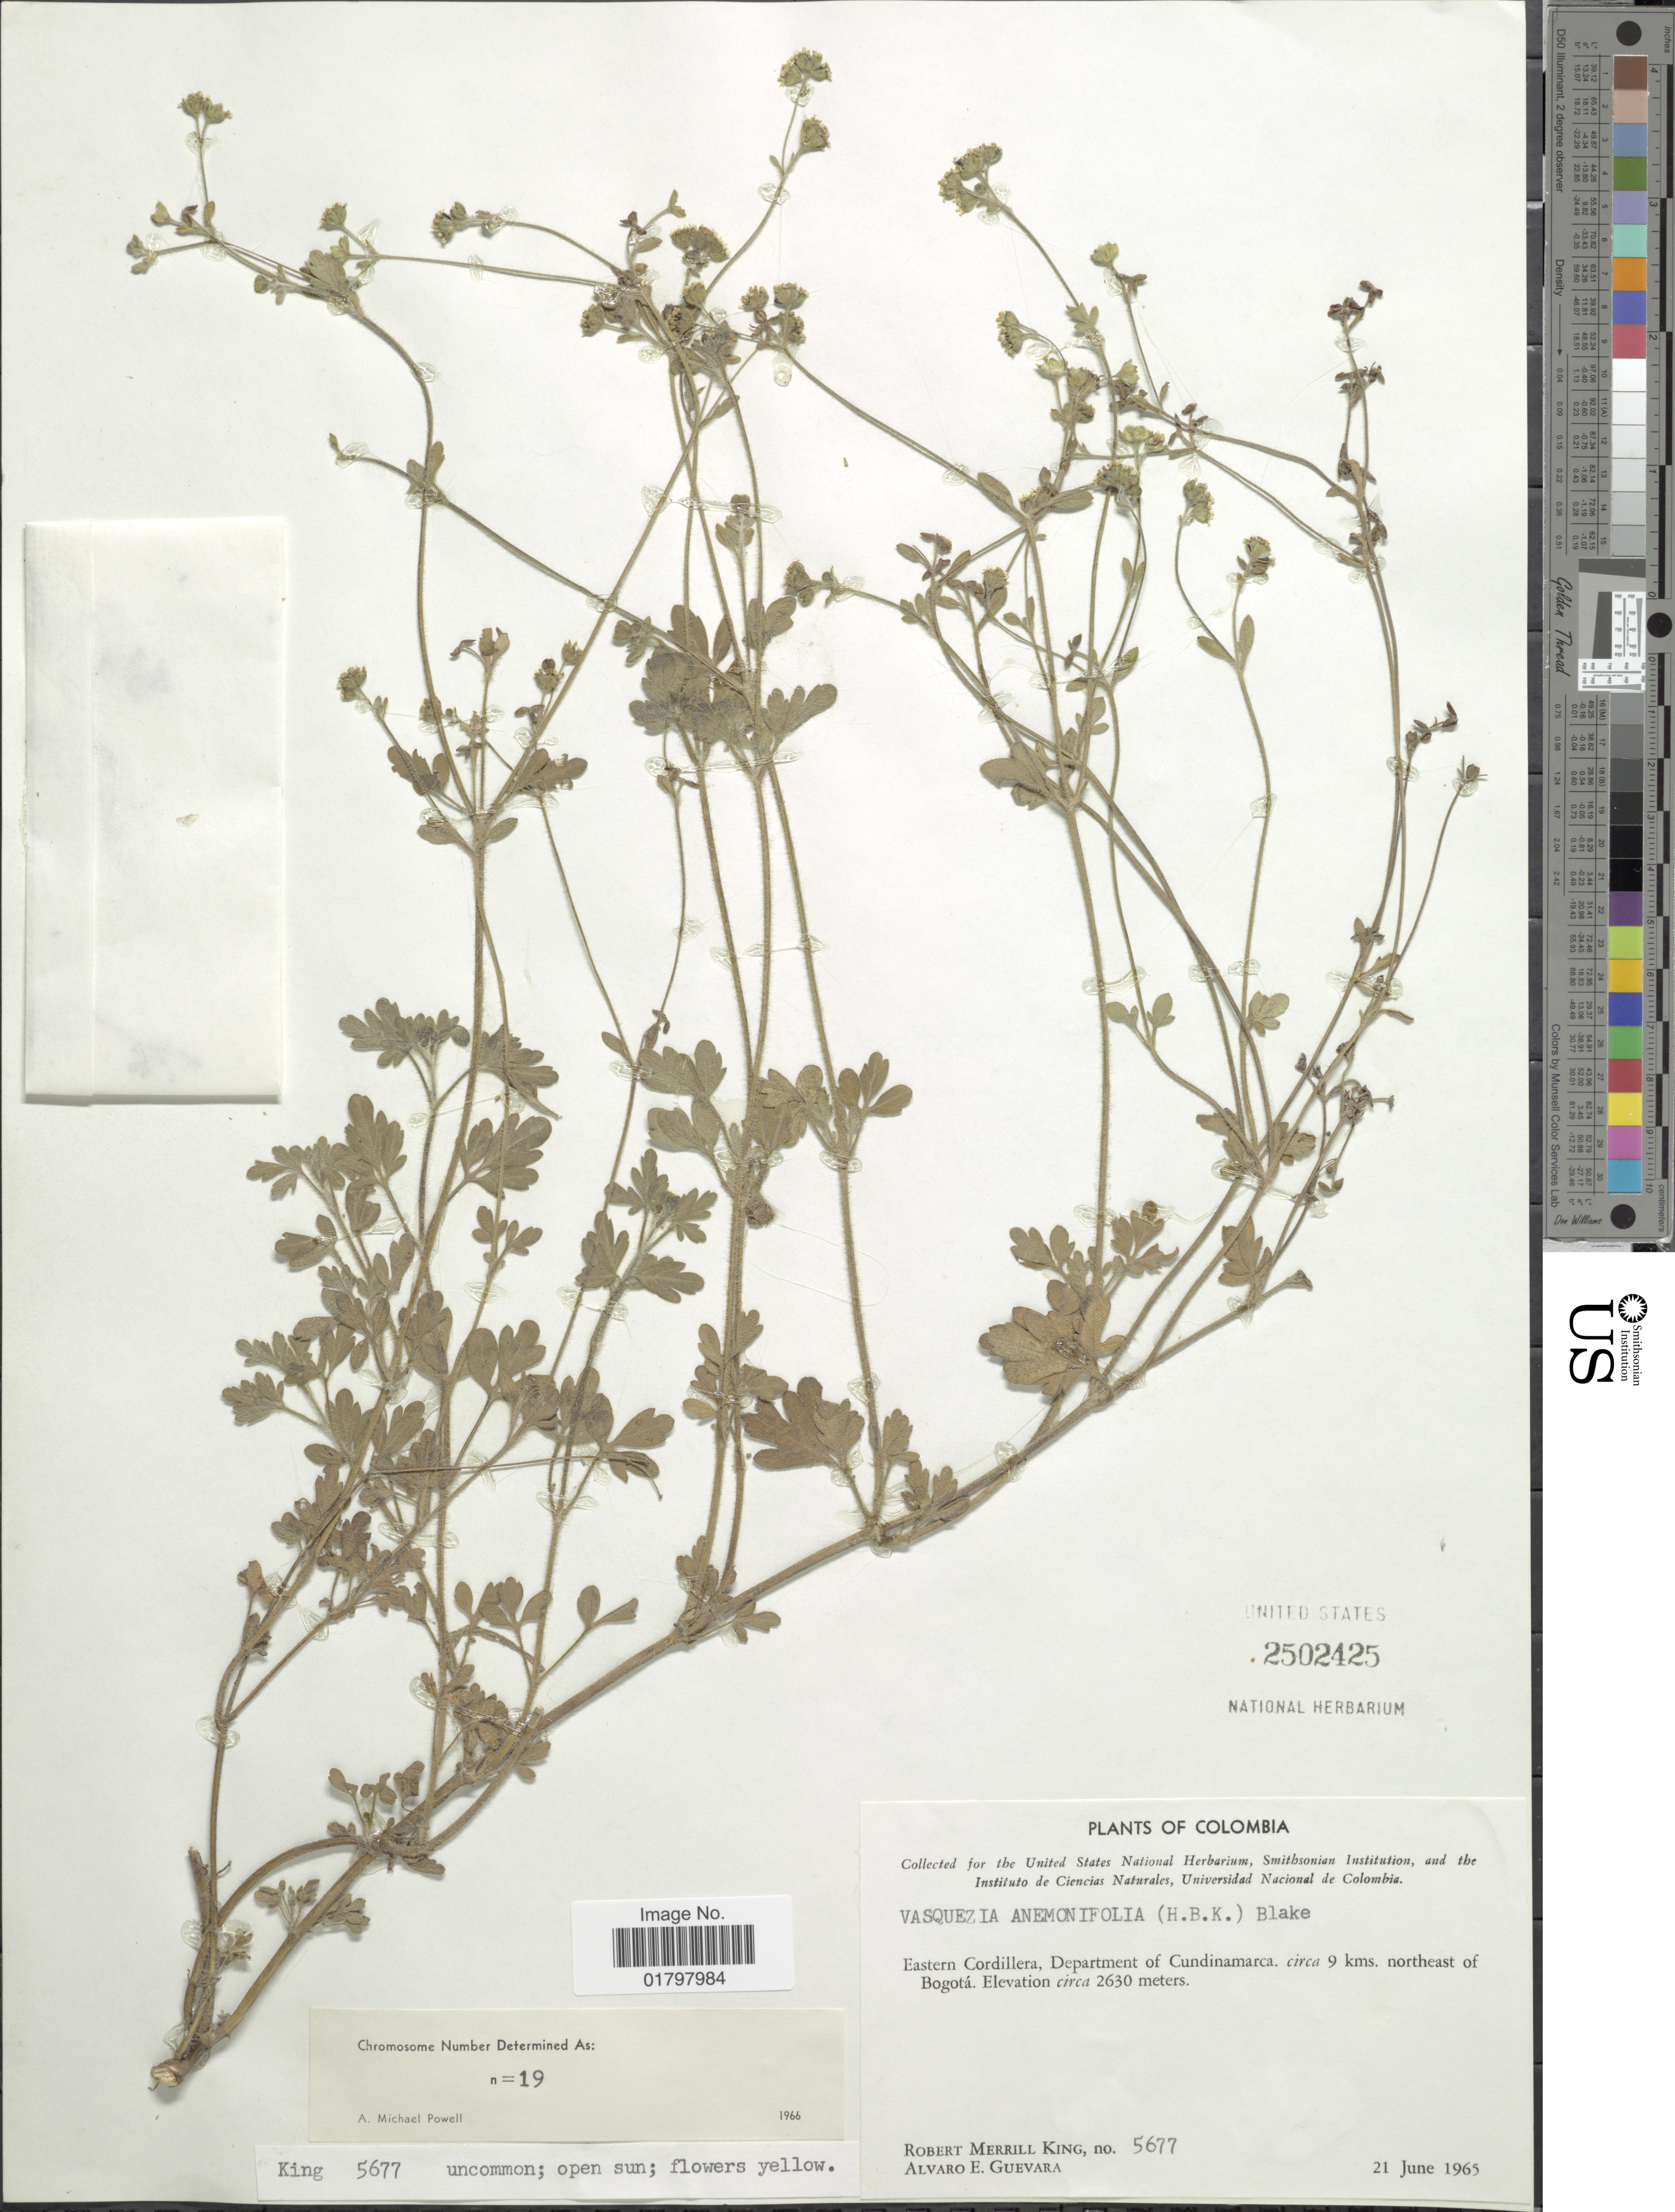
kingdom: Plantae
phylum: Tracheophyta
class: Magnoliopsida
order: Asterales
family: Asteraceae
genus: Vasquesia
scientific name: Vasquesia anemonifolia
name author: (Kunth) Less.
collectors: R. M. King & A. E. Guevara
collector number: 5677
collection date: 1965-06-21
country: Colombia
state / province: Cundinamarca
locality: Eastern Cordillera, Department of Cundinamarca, circa 9 kms. northeast of Bogotá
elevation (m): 2630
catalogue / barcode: US 2502425